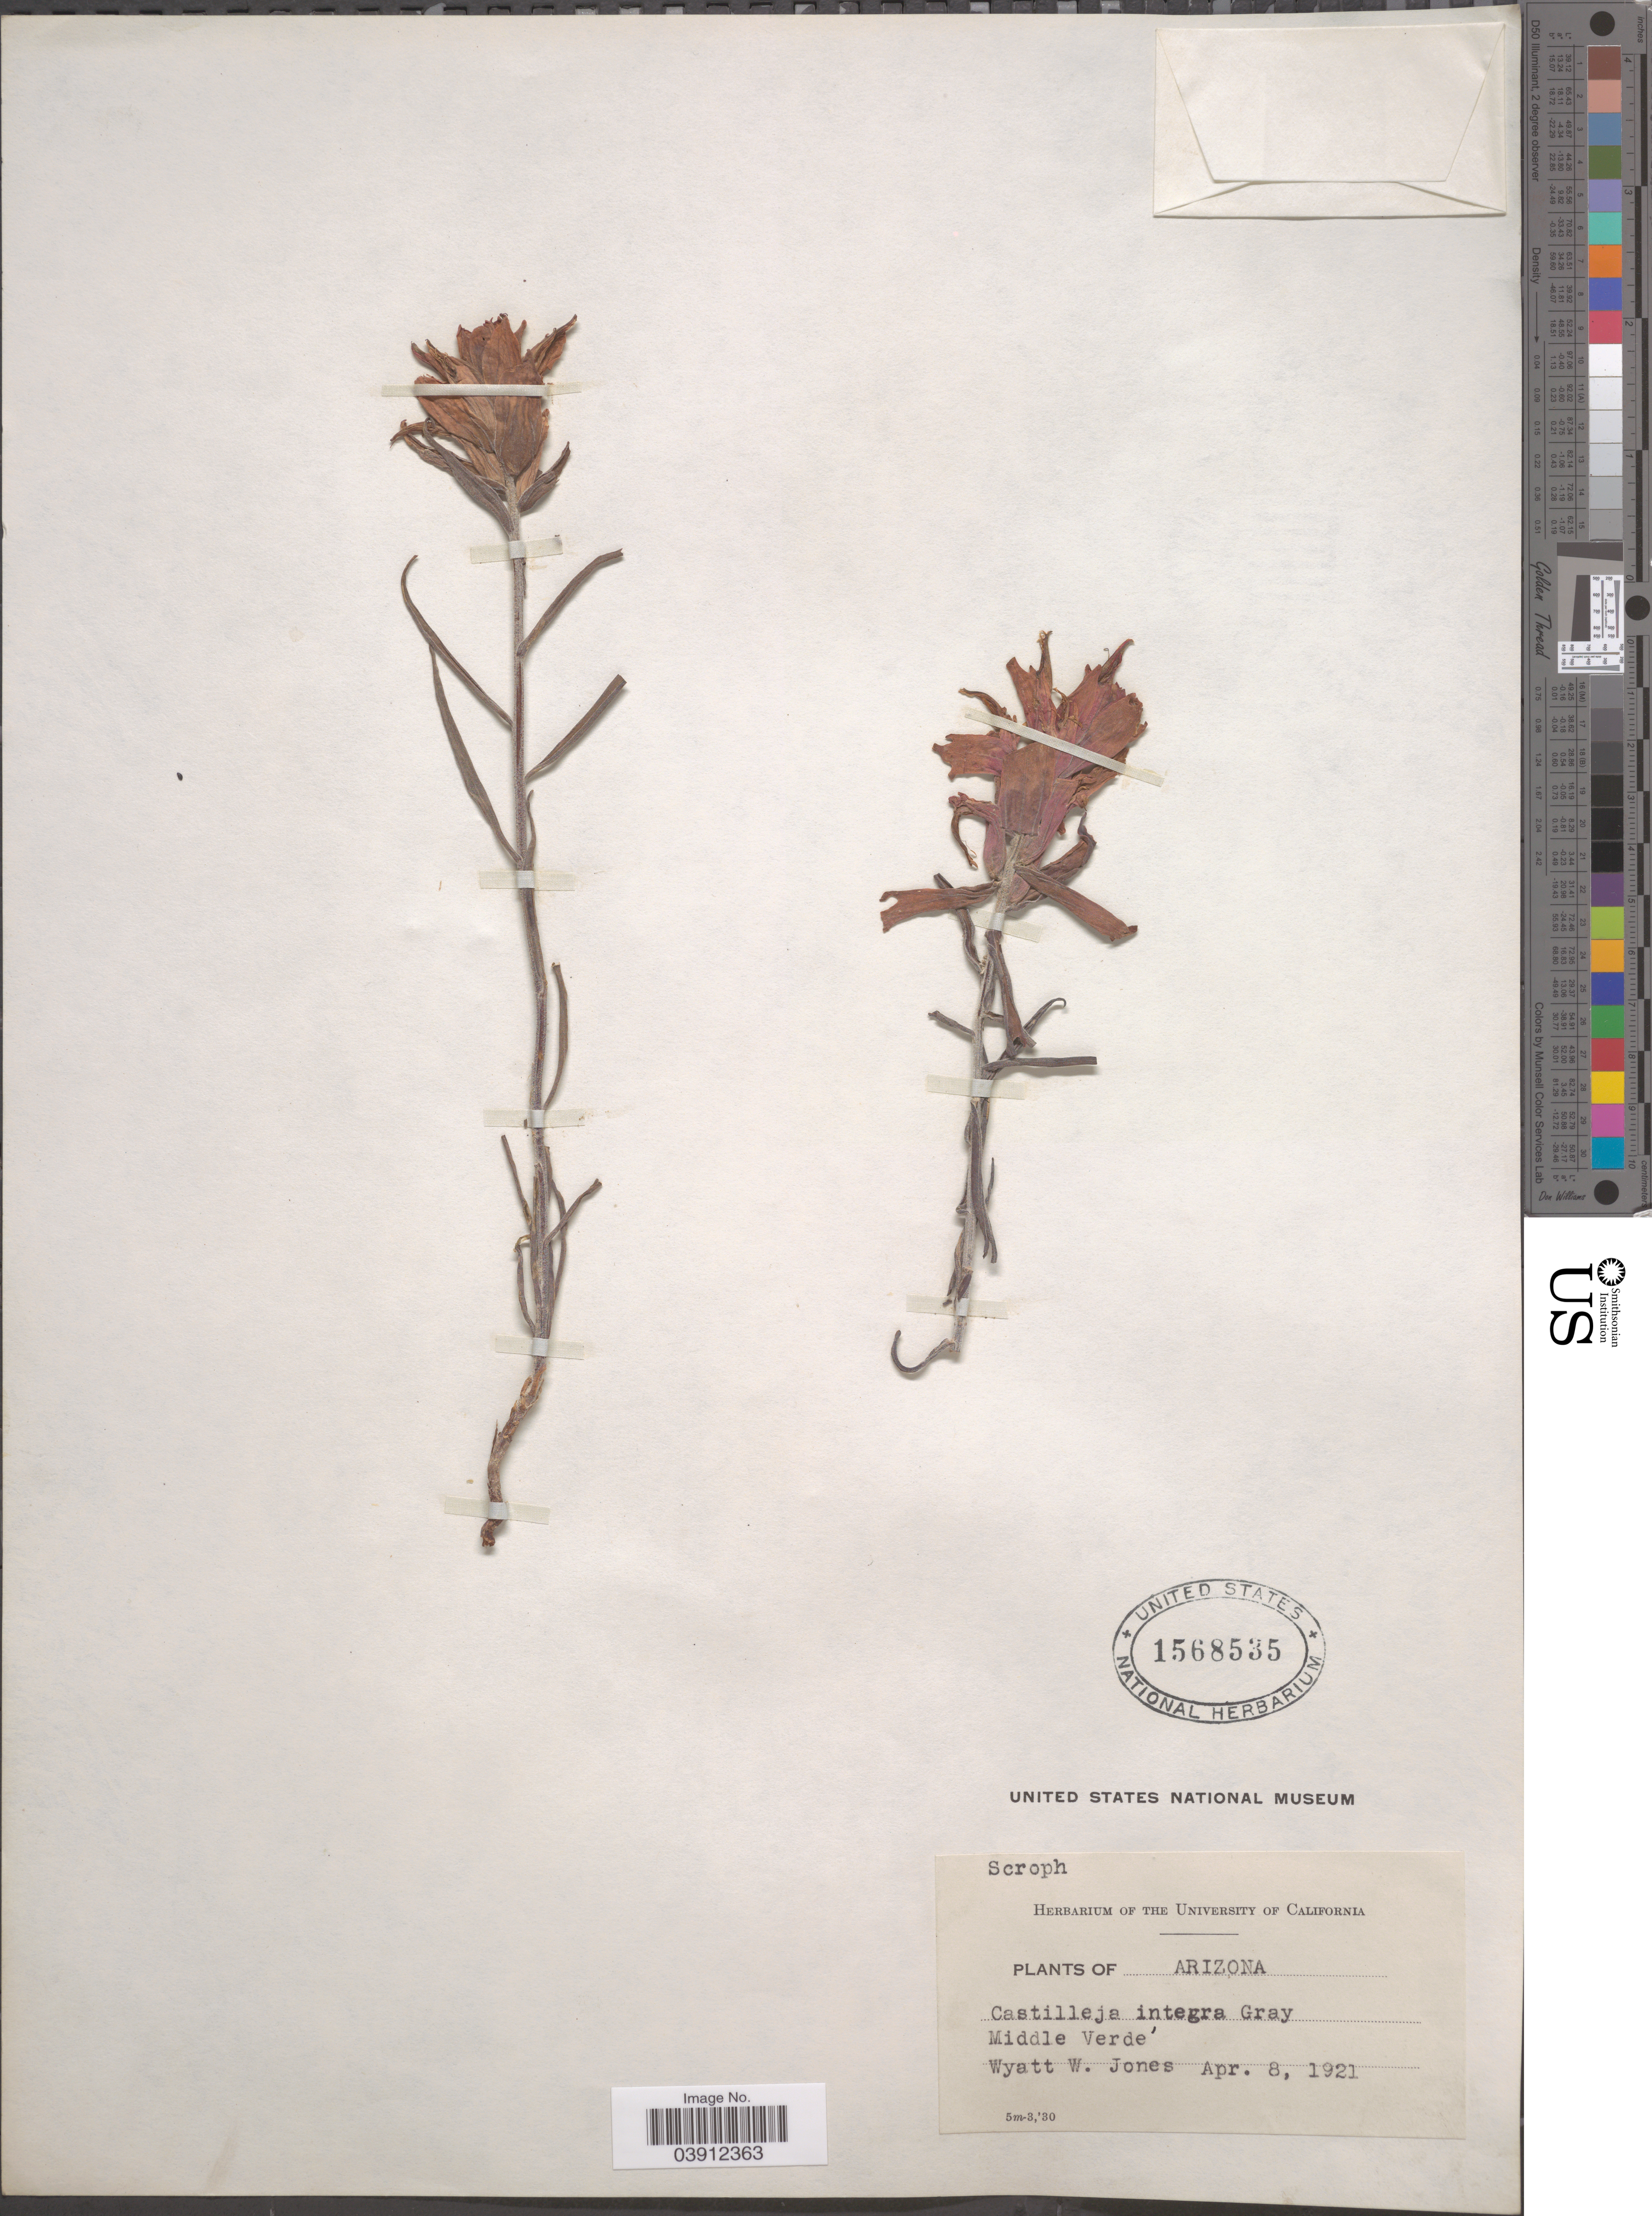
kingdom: Plantae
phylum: Tracheophyta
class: Magnoliopsida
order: Lamiales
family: Orobanchaceae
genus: Castilleja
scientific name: Castilleja integra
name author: A. Gray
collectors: W. W. Jones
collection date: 1921-04-08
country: United States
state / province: Arizona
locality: Middle Verde.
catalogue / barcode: US 1568535